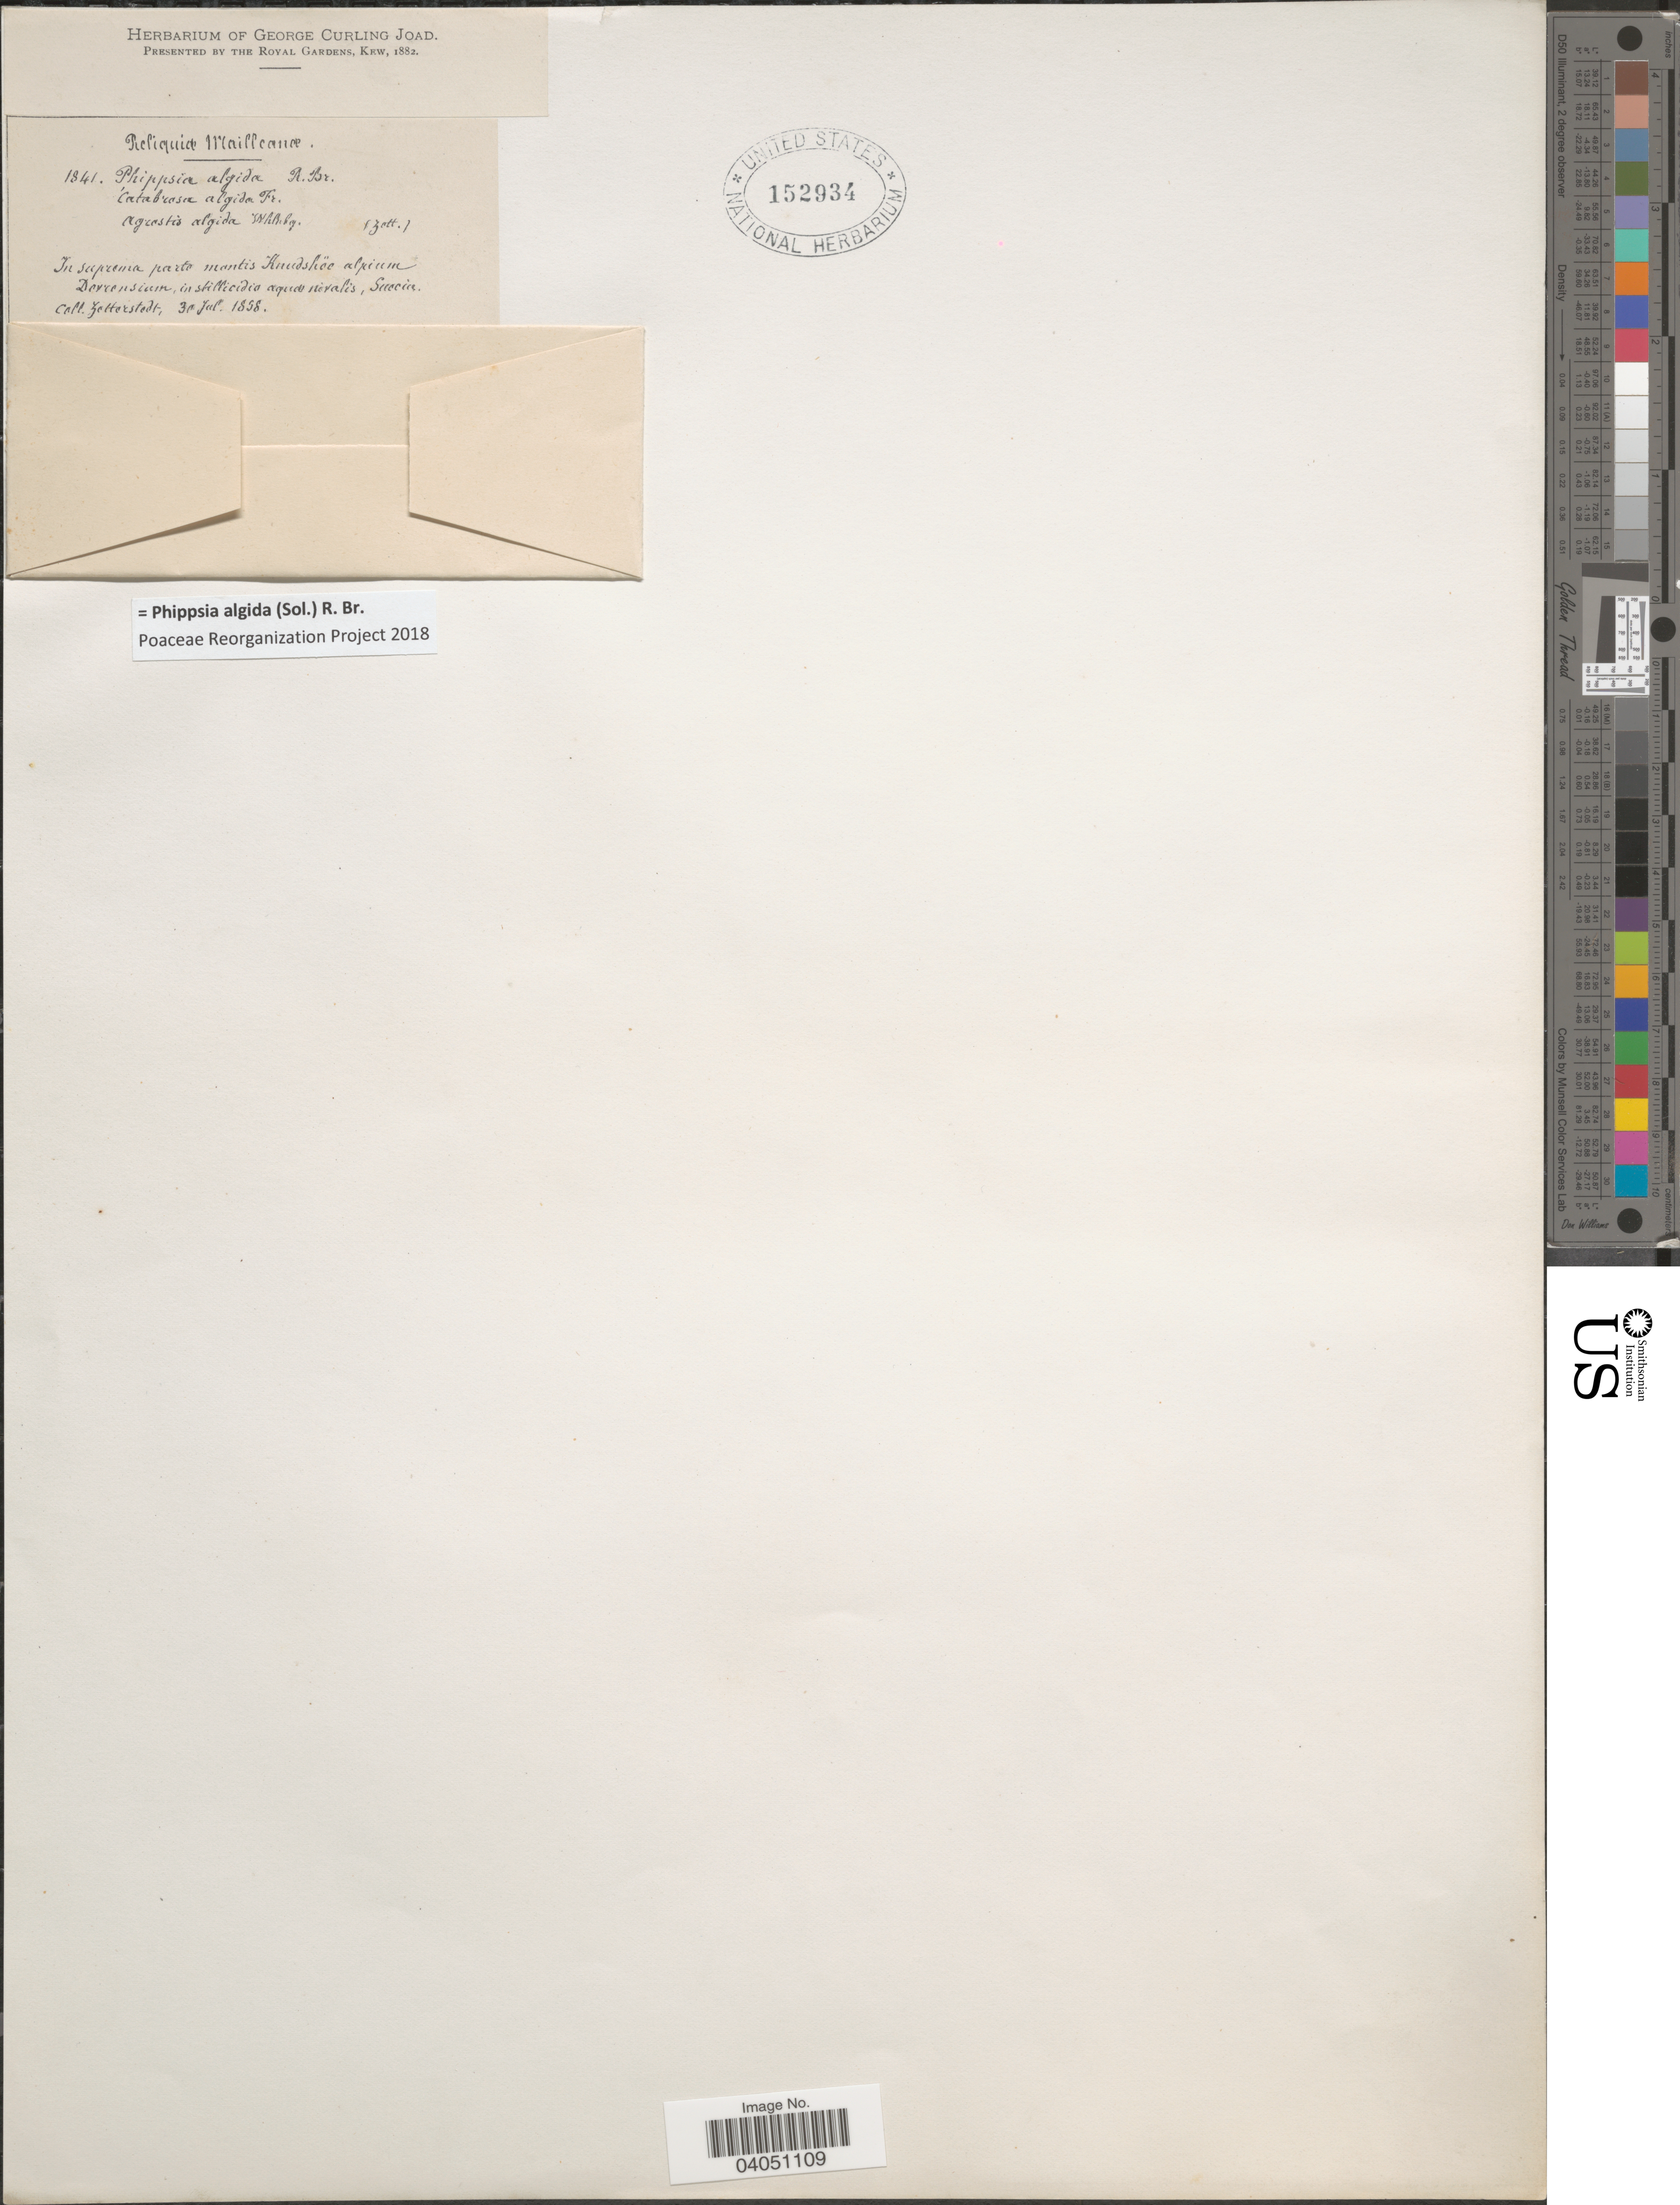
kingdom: Plantae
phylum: Tracheophyta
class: Liliopsida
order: Poales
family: Poaceae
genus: Phippsia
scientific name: Phippsia algida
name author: (Sol.) R. Br.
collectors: Zetterstedt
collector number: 1841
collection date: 1898-07-30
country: Sweden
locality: In suprema parto montis Knudshöe alpium Devrensium, in stillicidia aqua nivalis, Suecia. [interpreted]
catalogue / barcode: US 152934